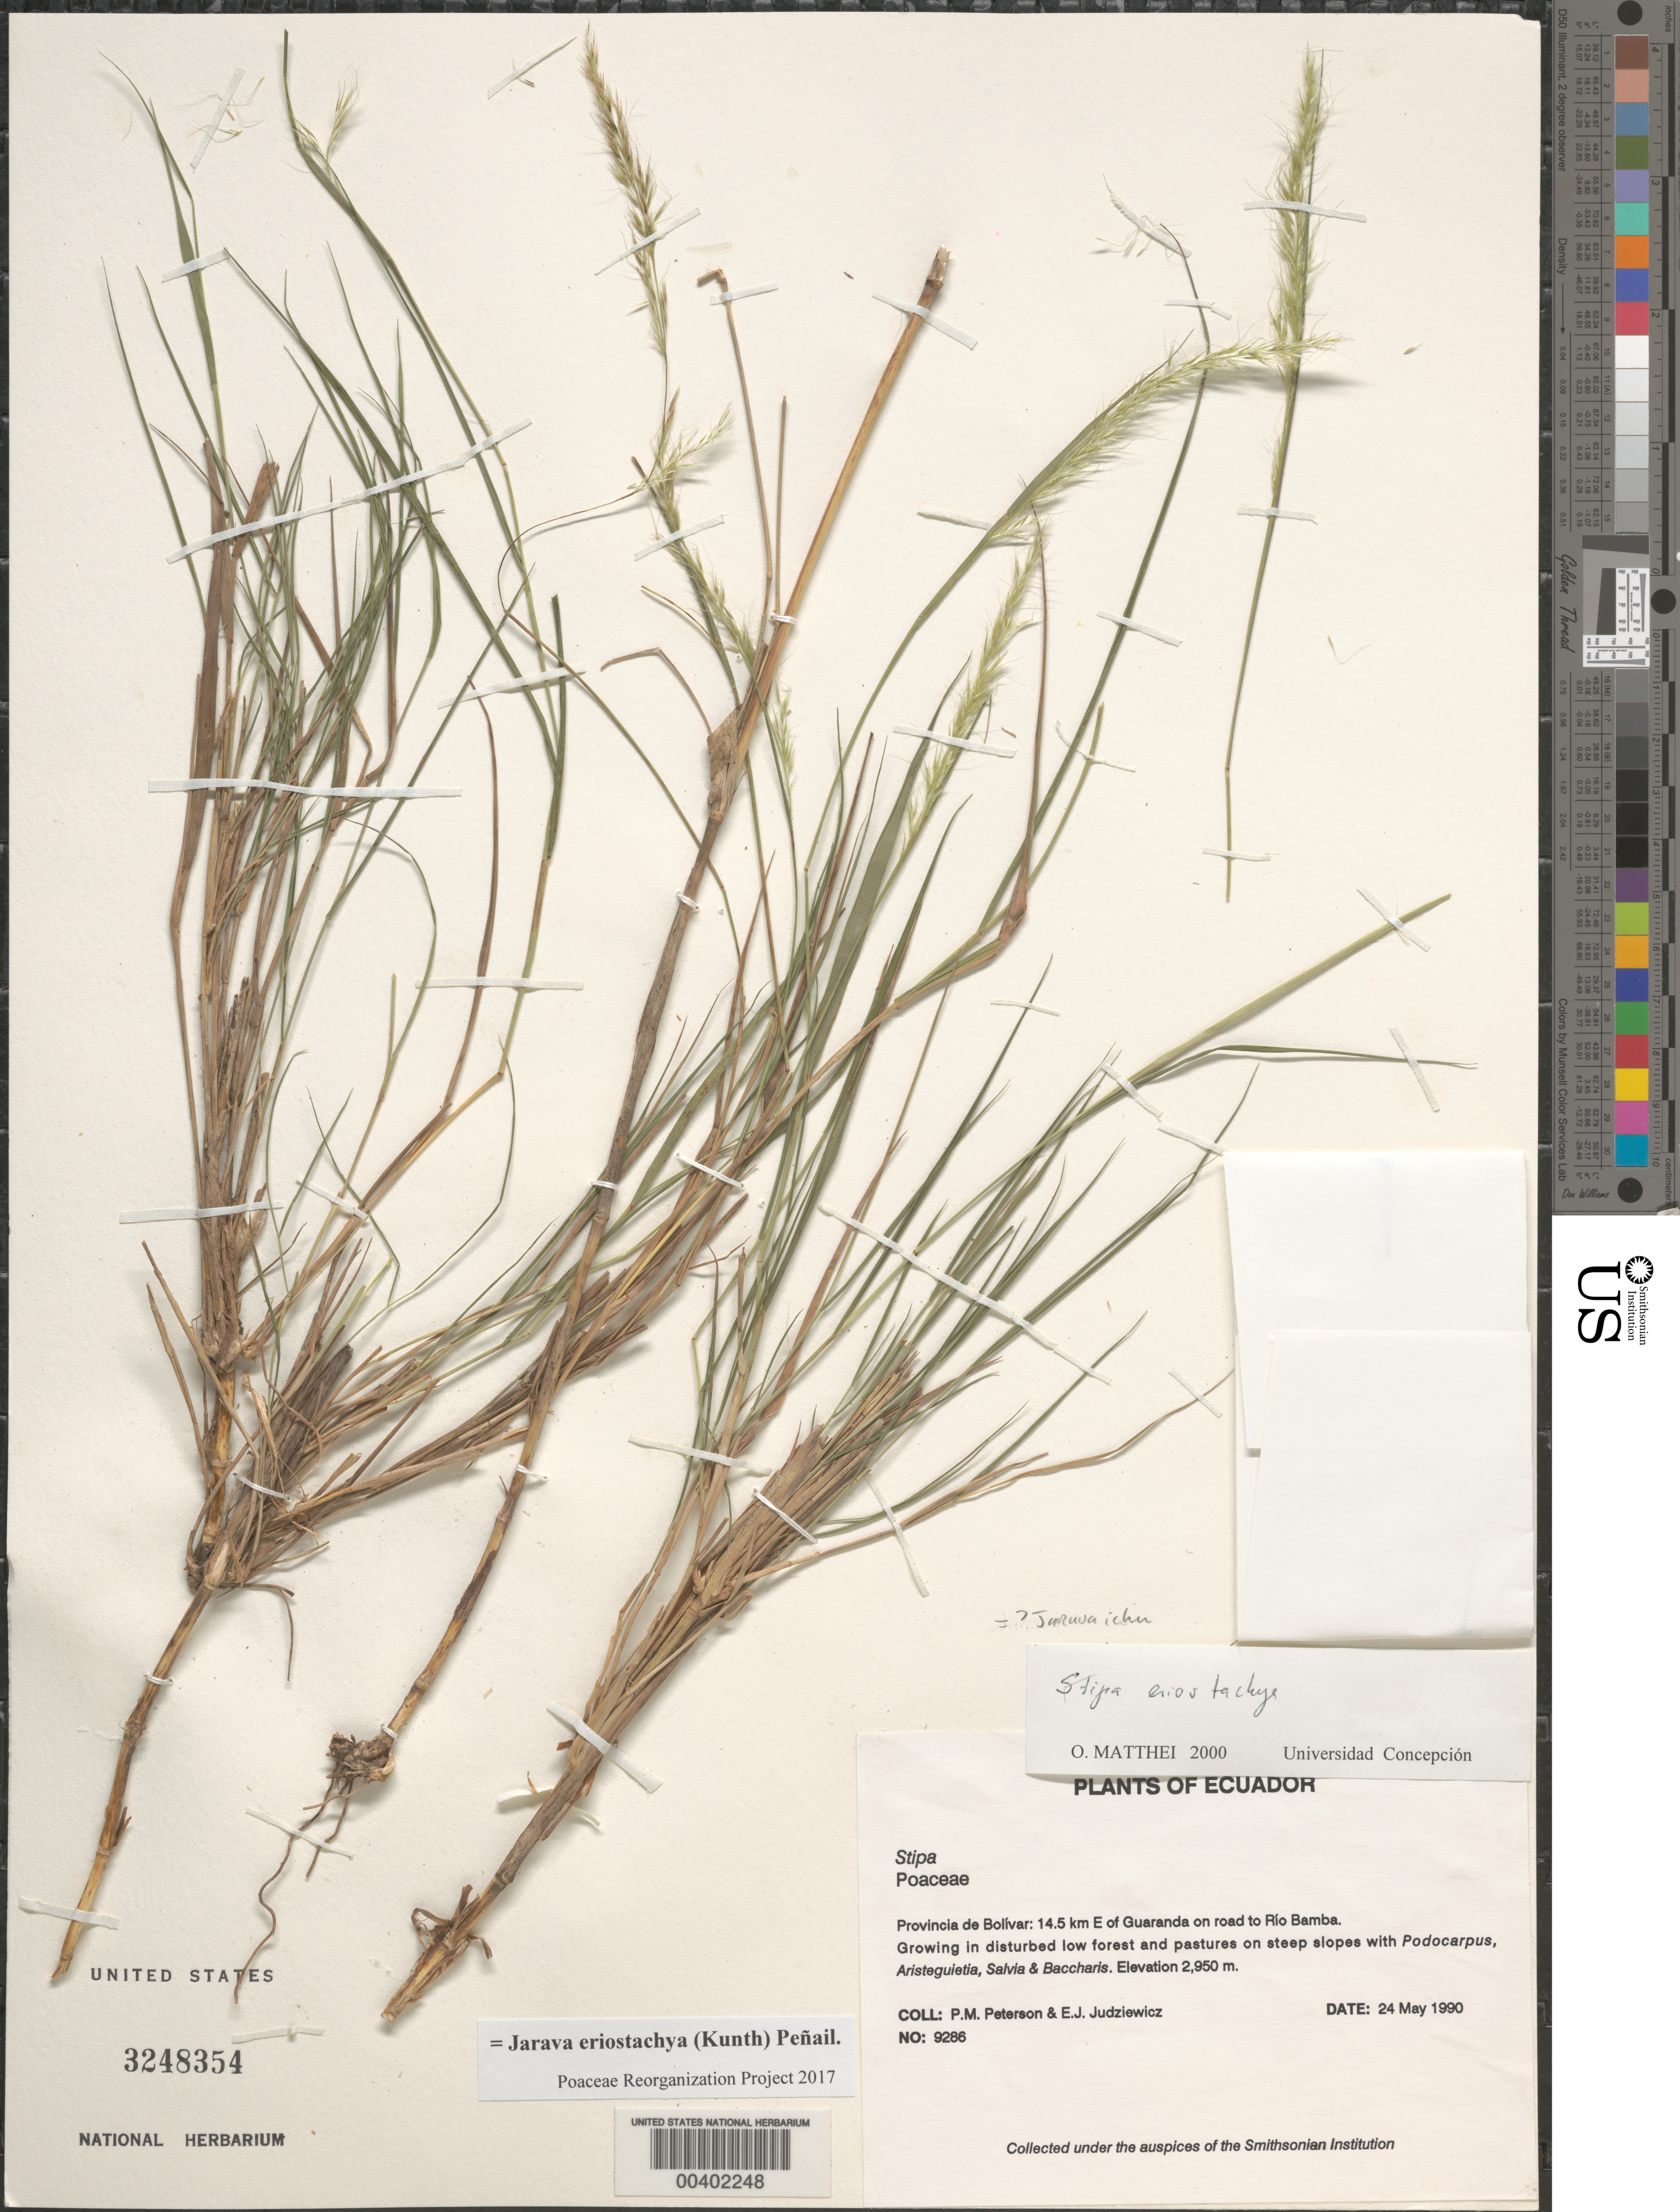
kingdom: Plantae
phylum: Tracheophyta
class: Liliopsida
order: Poales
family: Poaceae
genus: Jarava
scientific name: Jarava eriostachya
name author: (Kunth) Peñail.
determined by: Poaceae Reorganization Project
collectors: P. M. Peterson & E. J. Judziewicz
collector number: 09286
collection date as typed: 24 May 1990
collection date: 1990-05-24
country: Ecuador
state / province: Bolívar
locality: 14.5 km E of Guaranda on road to Río Bamba.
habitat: Growing in disturbed low forest and pastures on steep slopes with Podocarpus, Aristeguietia, Salvia & Baccharis.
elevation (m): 2950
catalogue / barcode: US 3248354